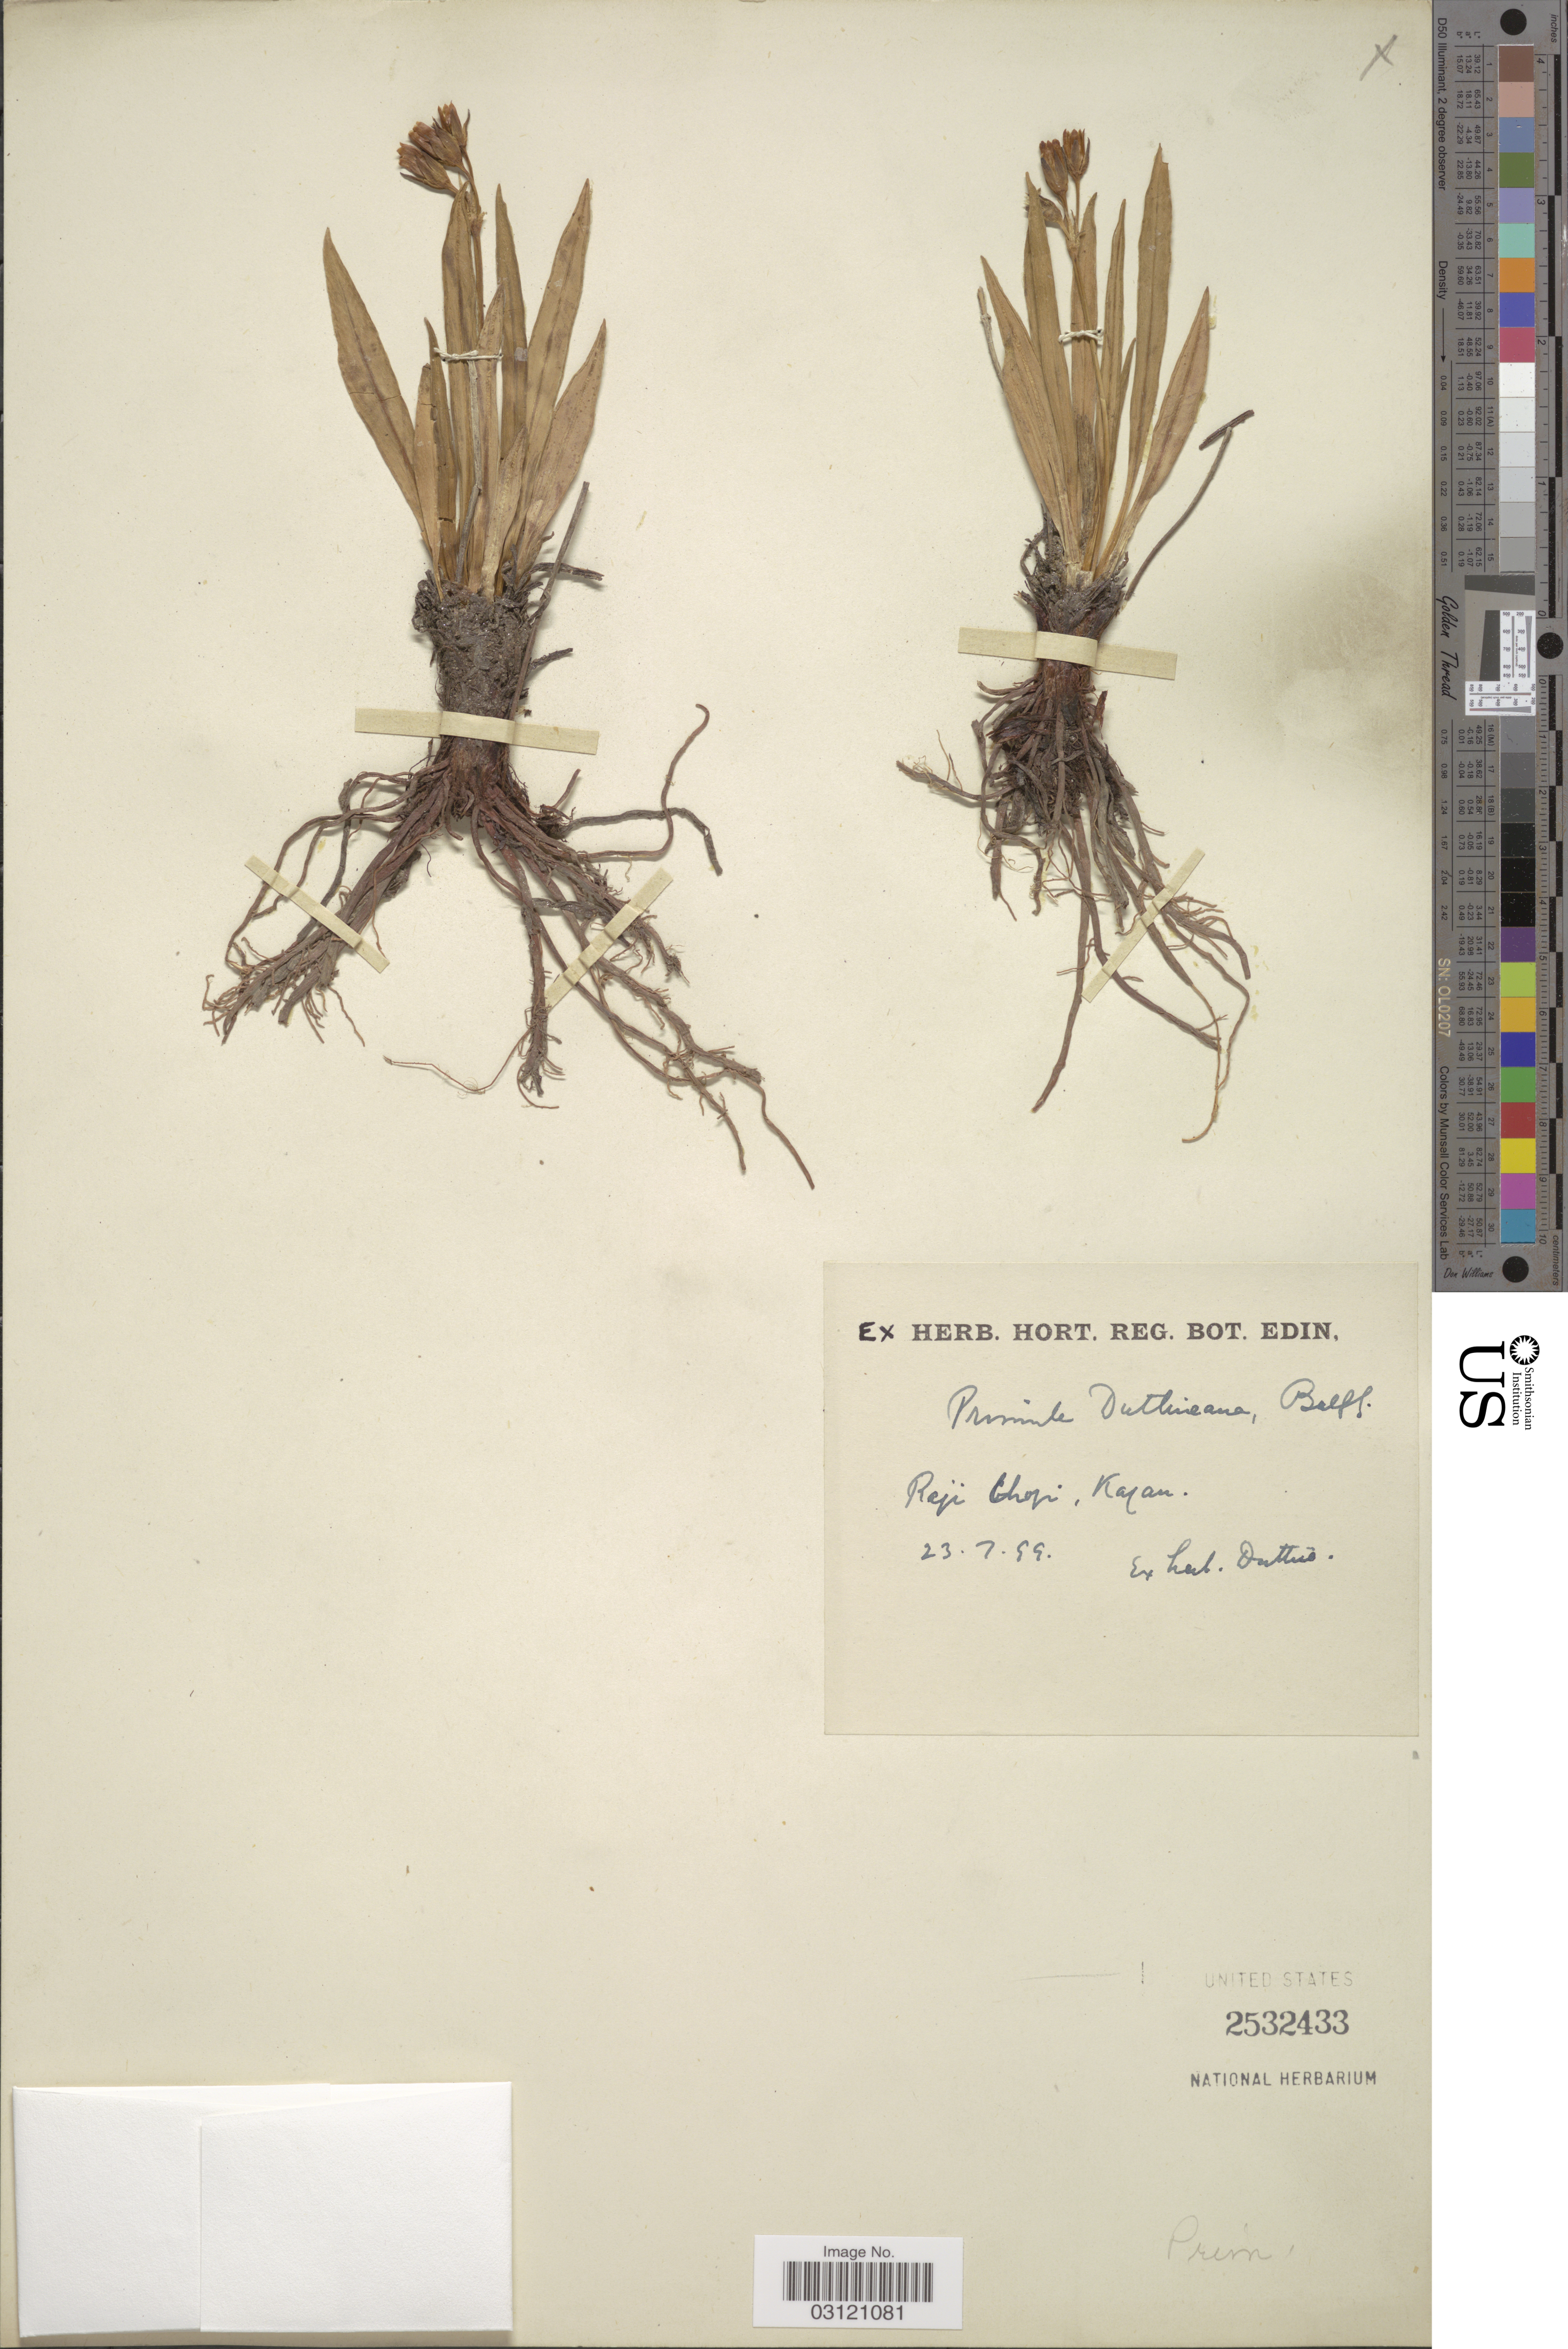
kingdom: Plantae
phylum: Tracheophyta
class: Magnoliopsida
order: Ericales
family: Primulaceae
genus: Primula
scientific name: Primula duthieana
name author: Balf. f. & W.W. Sm.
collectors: Ex herb. Duthie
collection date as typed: Transcribed d/m/y: 23/7/99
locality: Reji Chopi, Kajan [interpreted]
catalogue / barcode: US 2532433